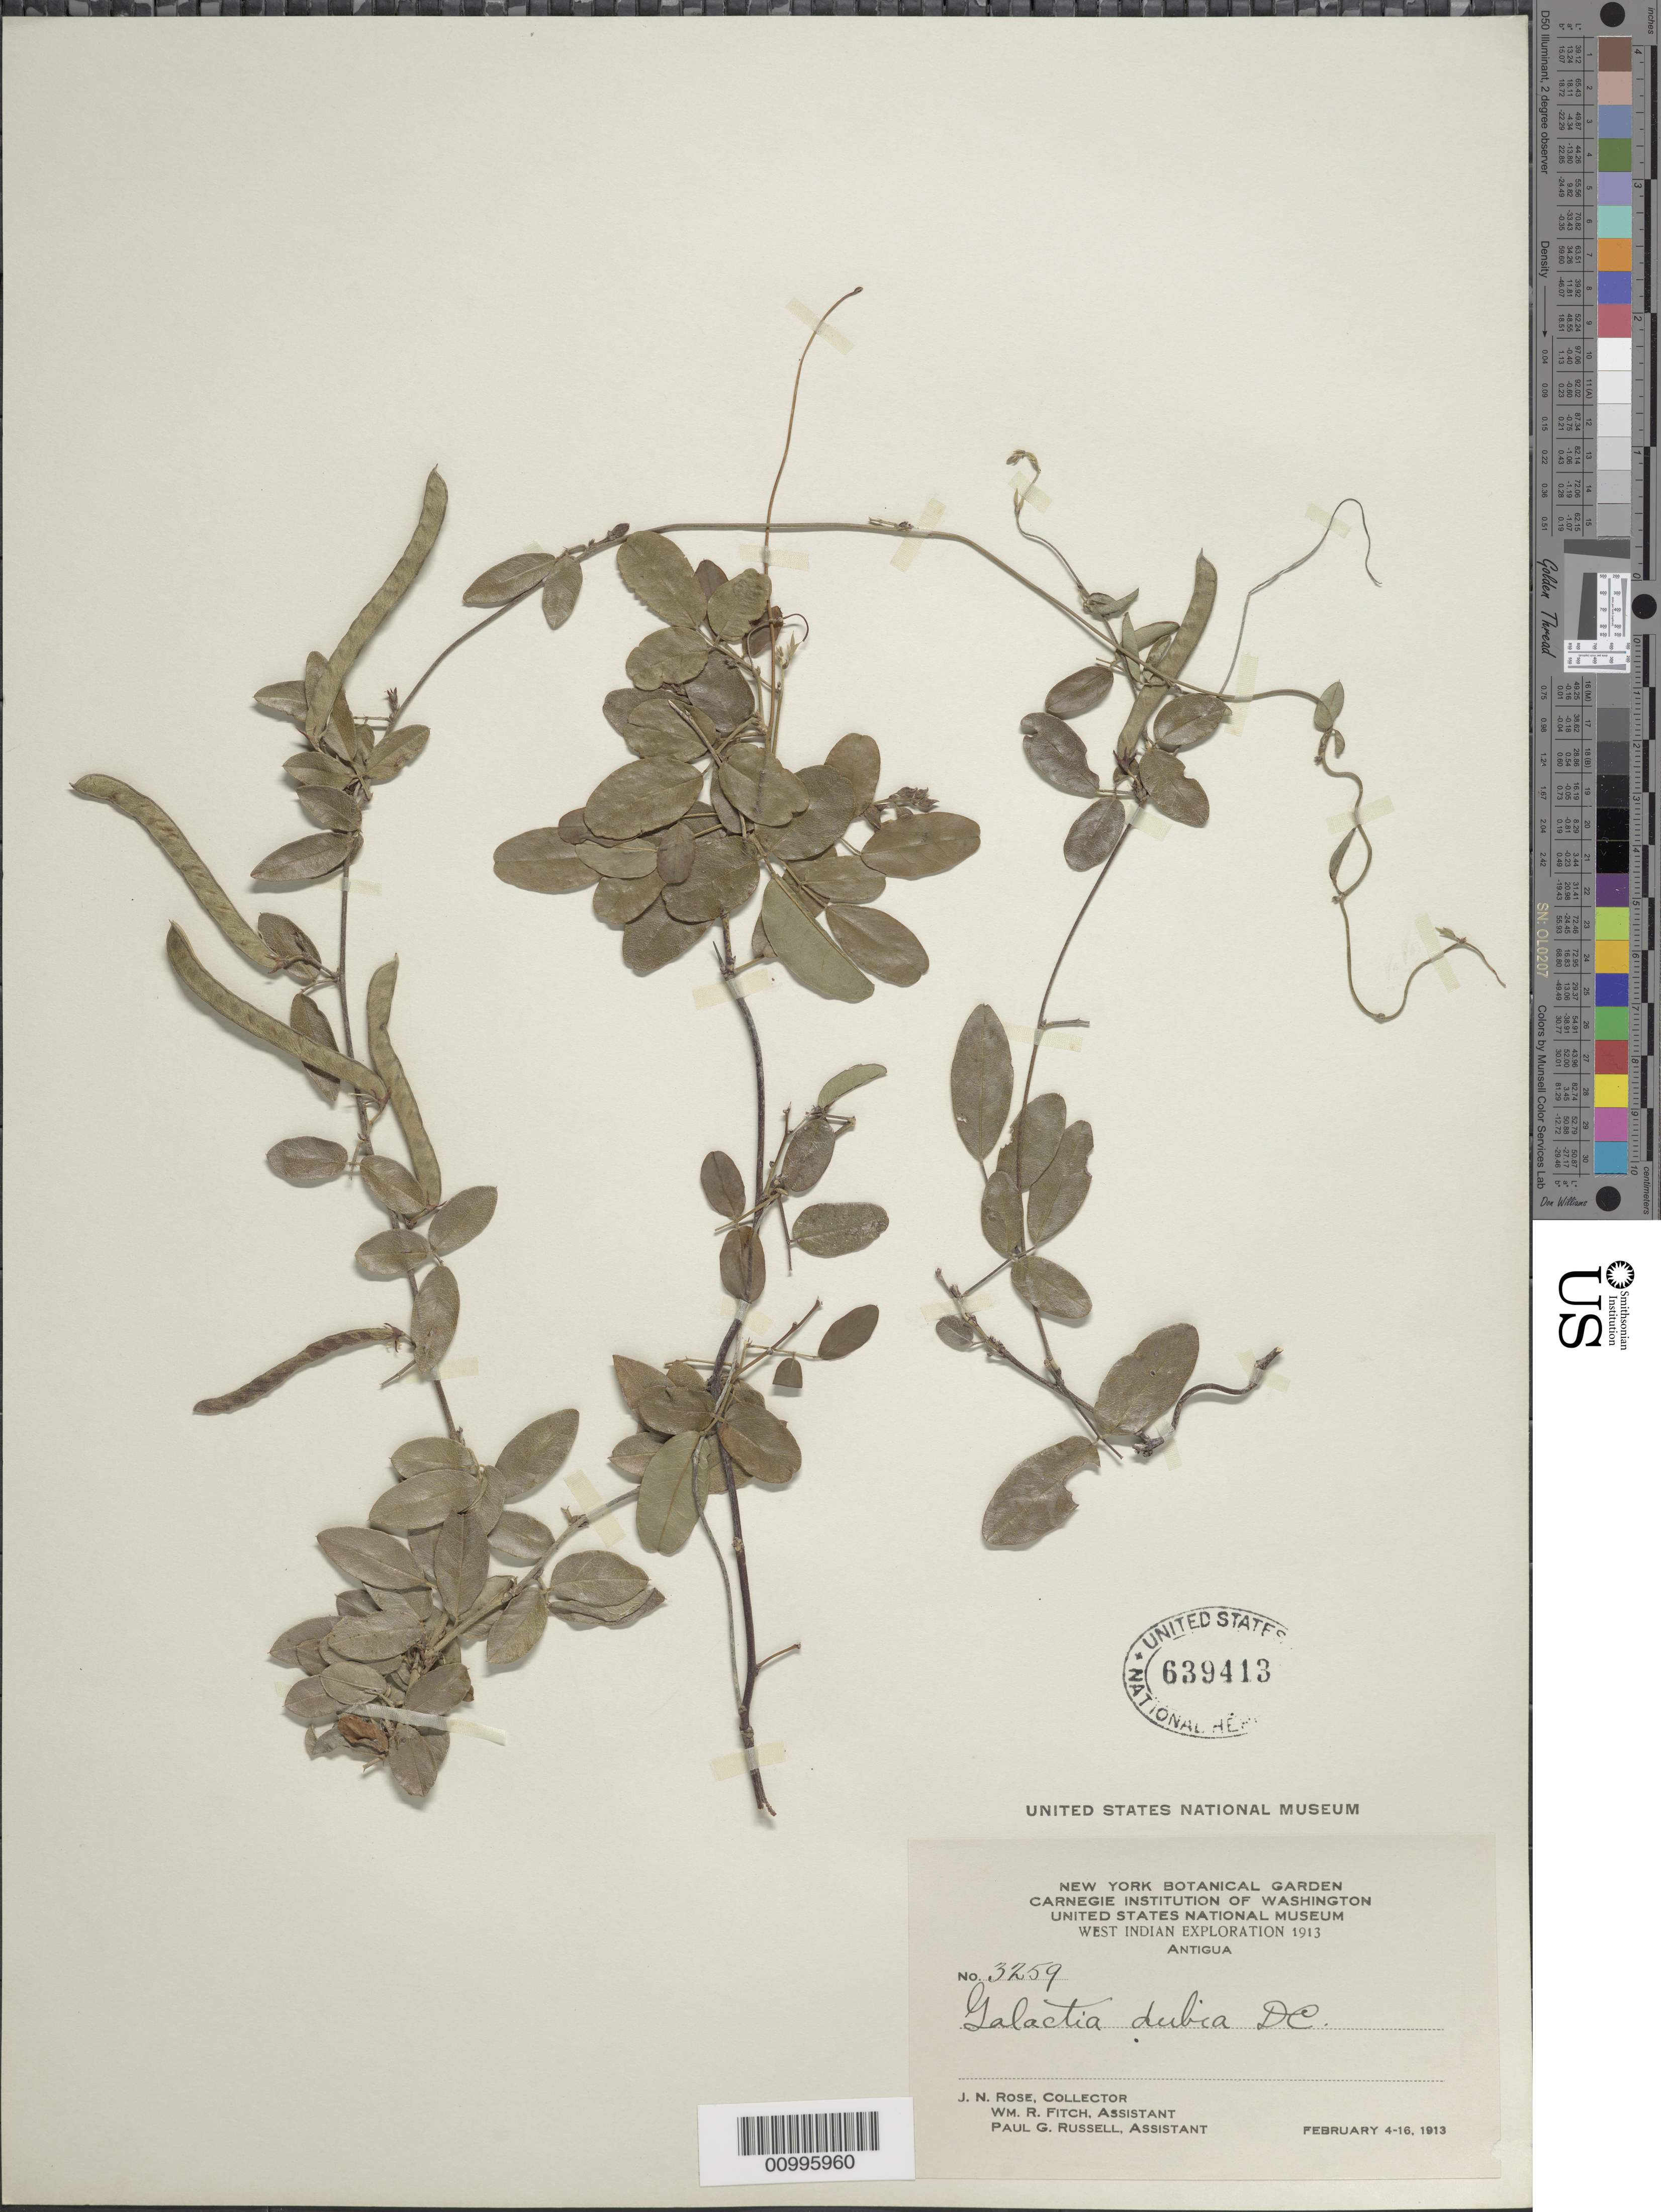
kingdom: Plantae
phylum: Tracheophyta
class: Magnoliopsida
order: Fabales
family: Fabaceae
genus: Galactia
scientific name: Galactia dubia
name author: DC.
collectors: J. N. Rose, W. R. Fitch & P. G. Russell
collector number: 3259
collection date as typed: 04 Feb 1913 to 16 Feb 1916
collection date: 1913-02-04/1916-02-16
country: Antigua and Barbuda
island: Antigua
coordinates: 0 N, 0 E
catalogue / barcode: US 639413